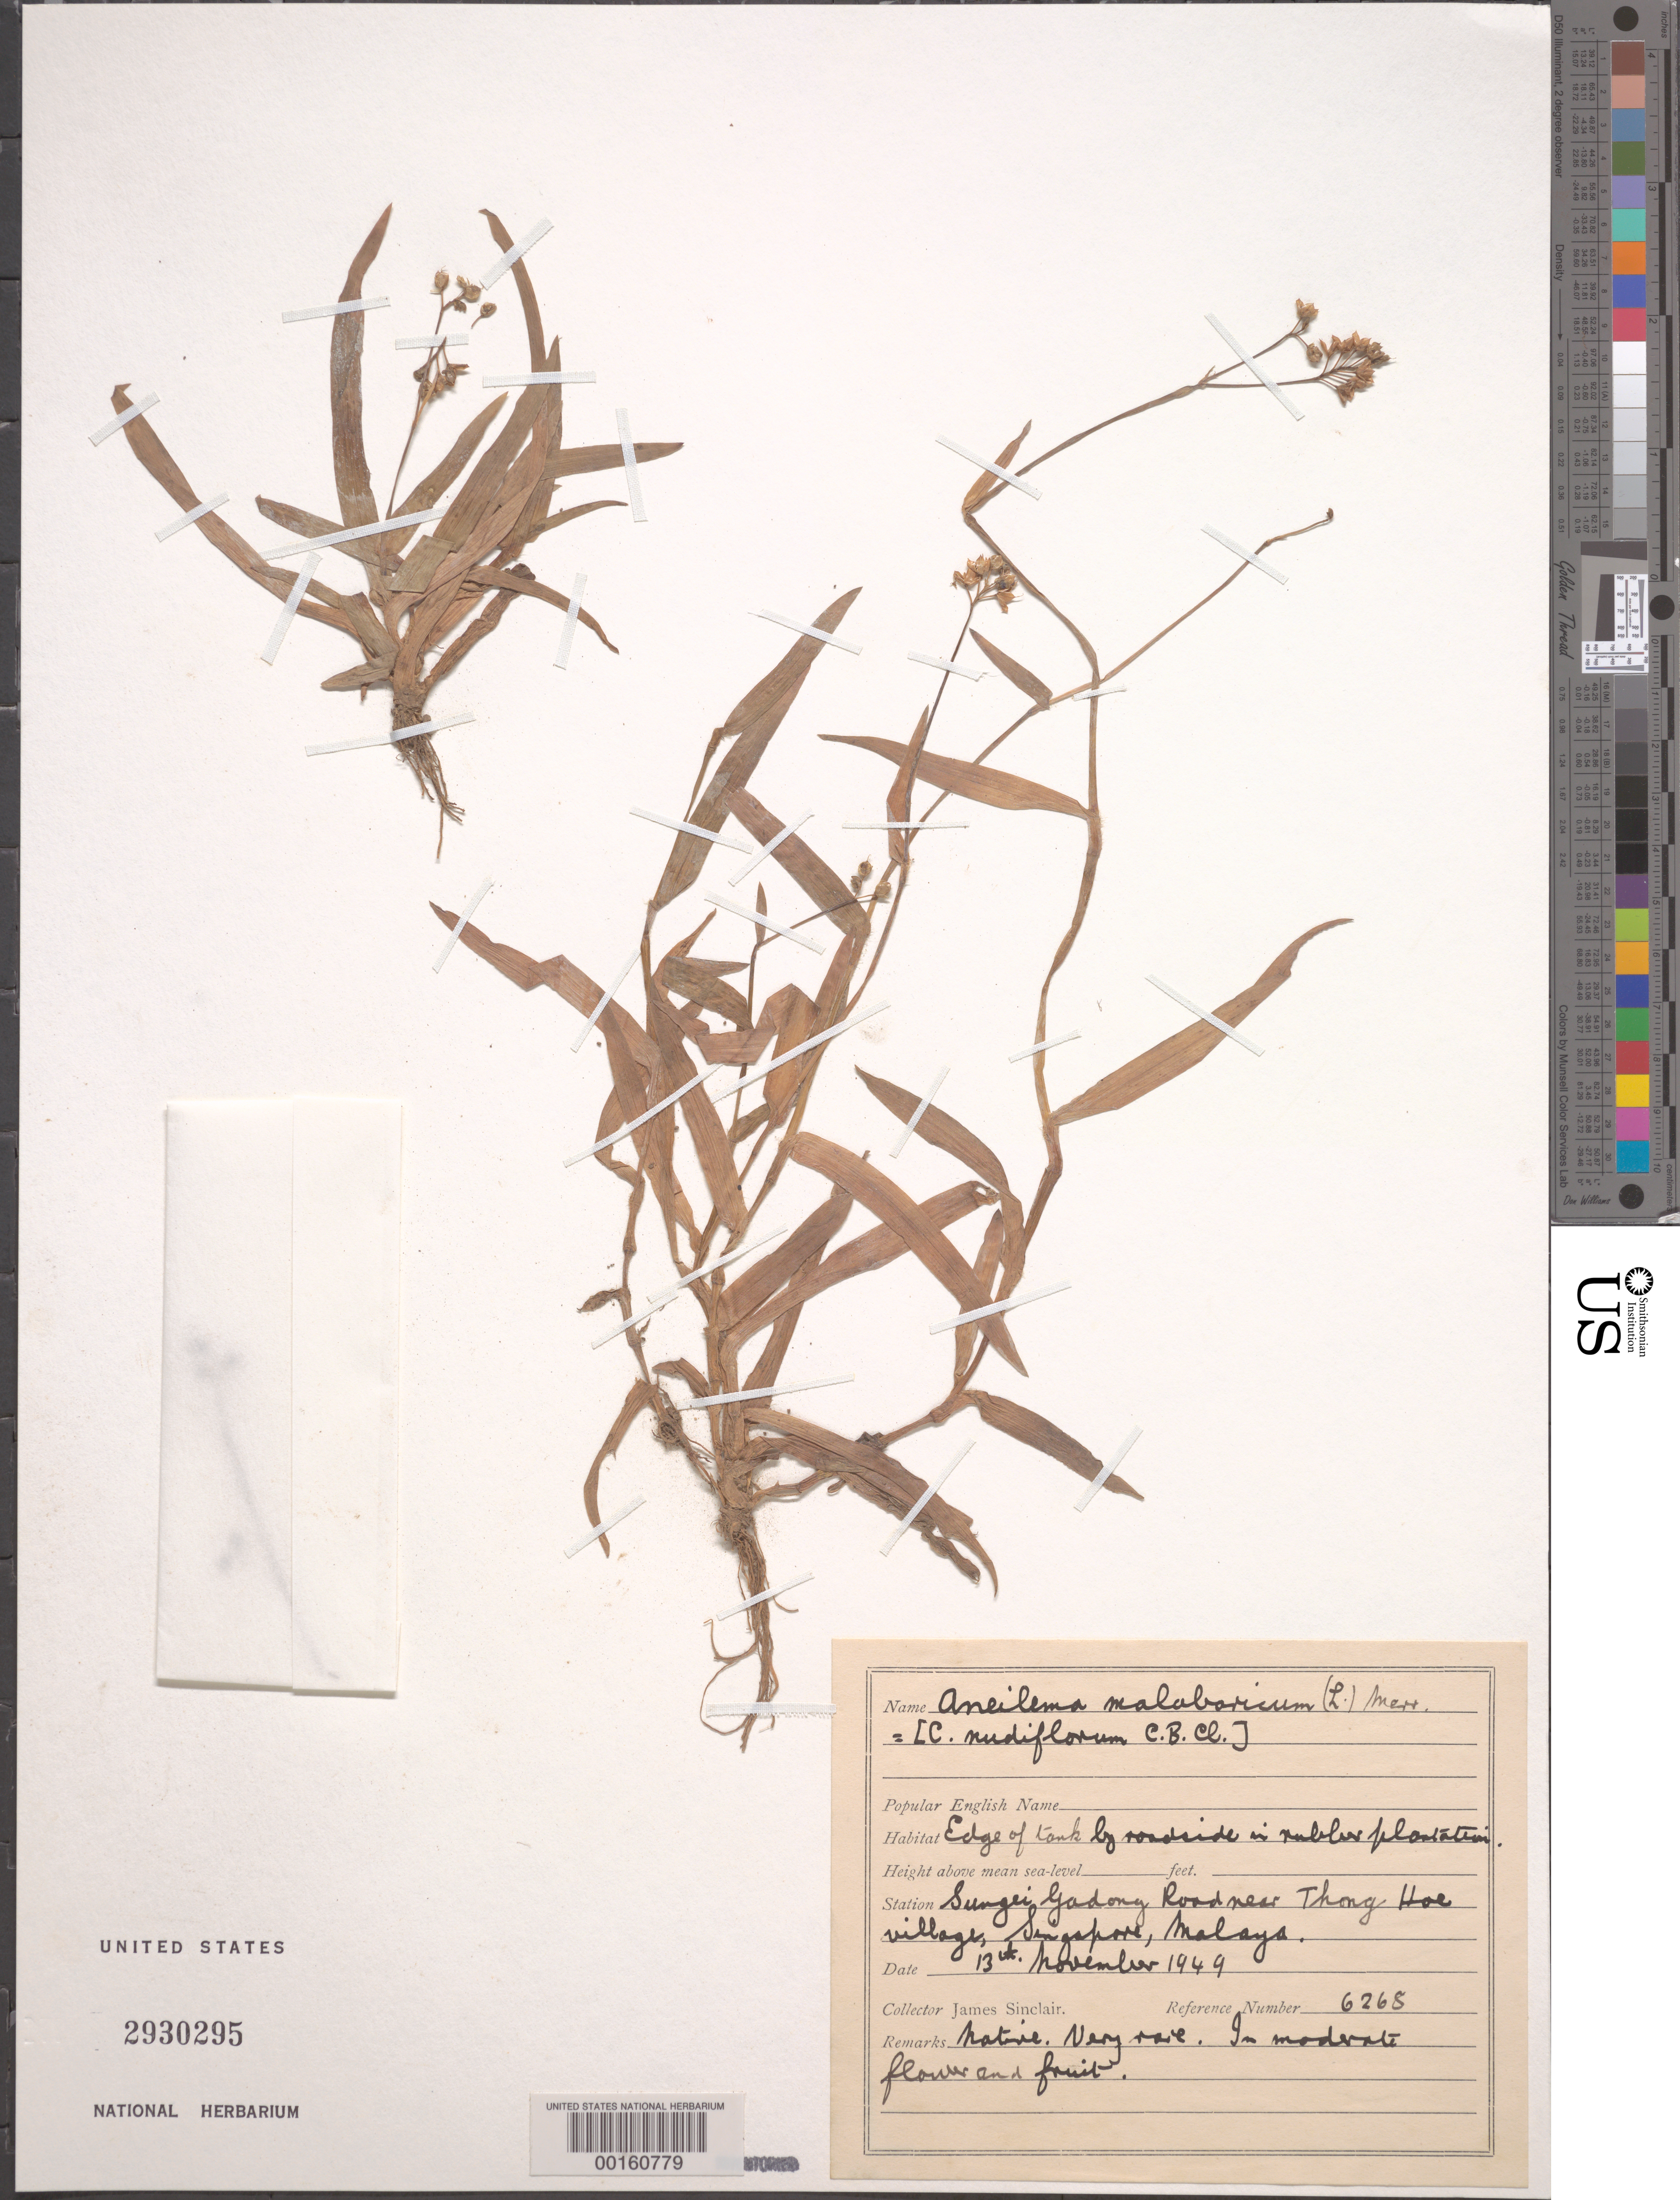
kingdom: Plantae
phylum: Tracheophyta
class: Liliopsida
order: Commelinales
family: Commelinaceae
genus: Murdannia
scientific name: Murdannia nudiflora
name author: (L.) Brenan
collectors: J. Sinclair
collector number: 6268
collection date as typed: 13 Nov 1949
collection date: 1949-11-13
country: Singapore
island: Singapore Island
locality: Thong hoe village [Malay Peninsula]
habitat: Roadside, in rubber plantation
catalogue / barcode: US 2930295